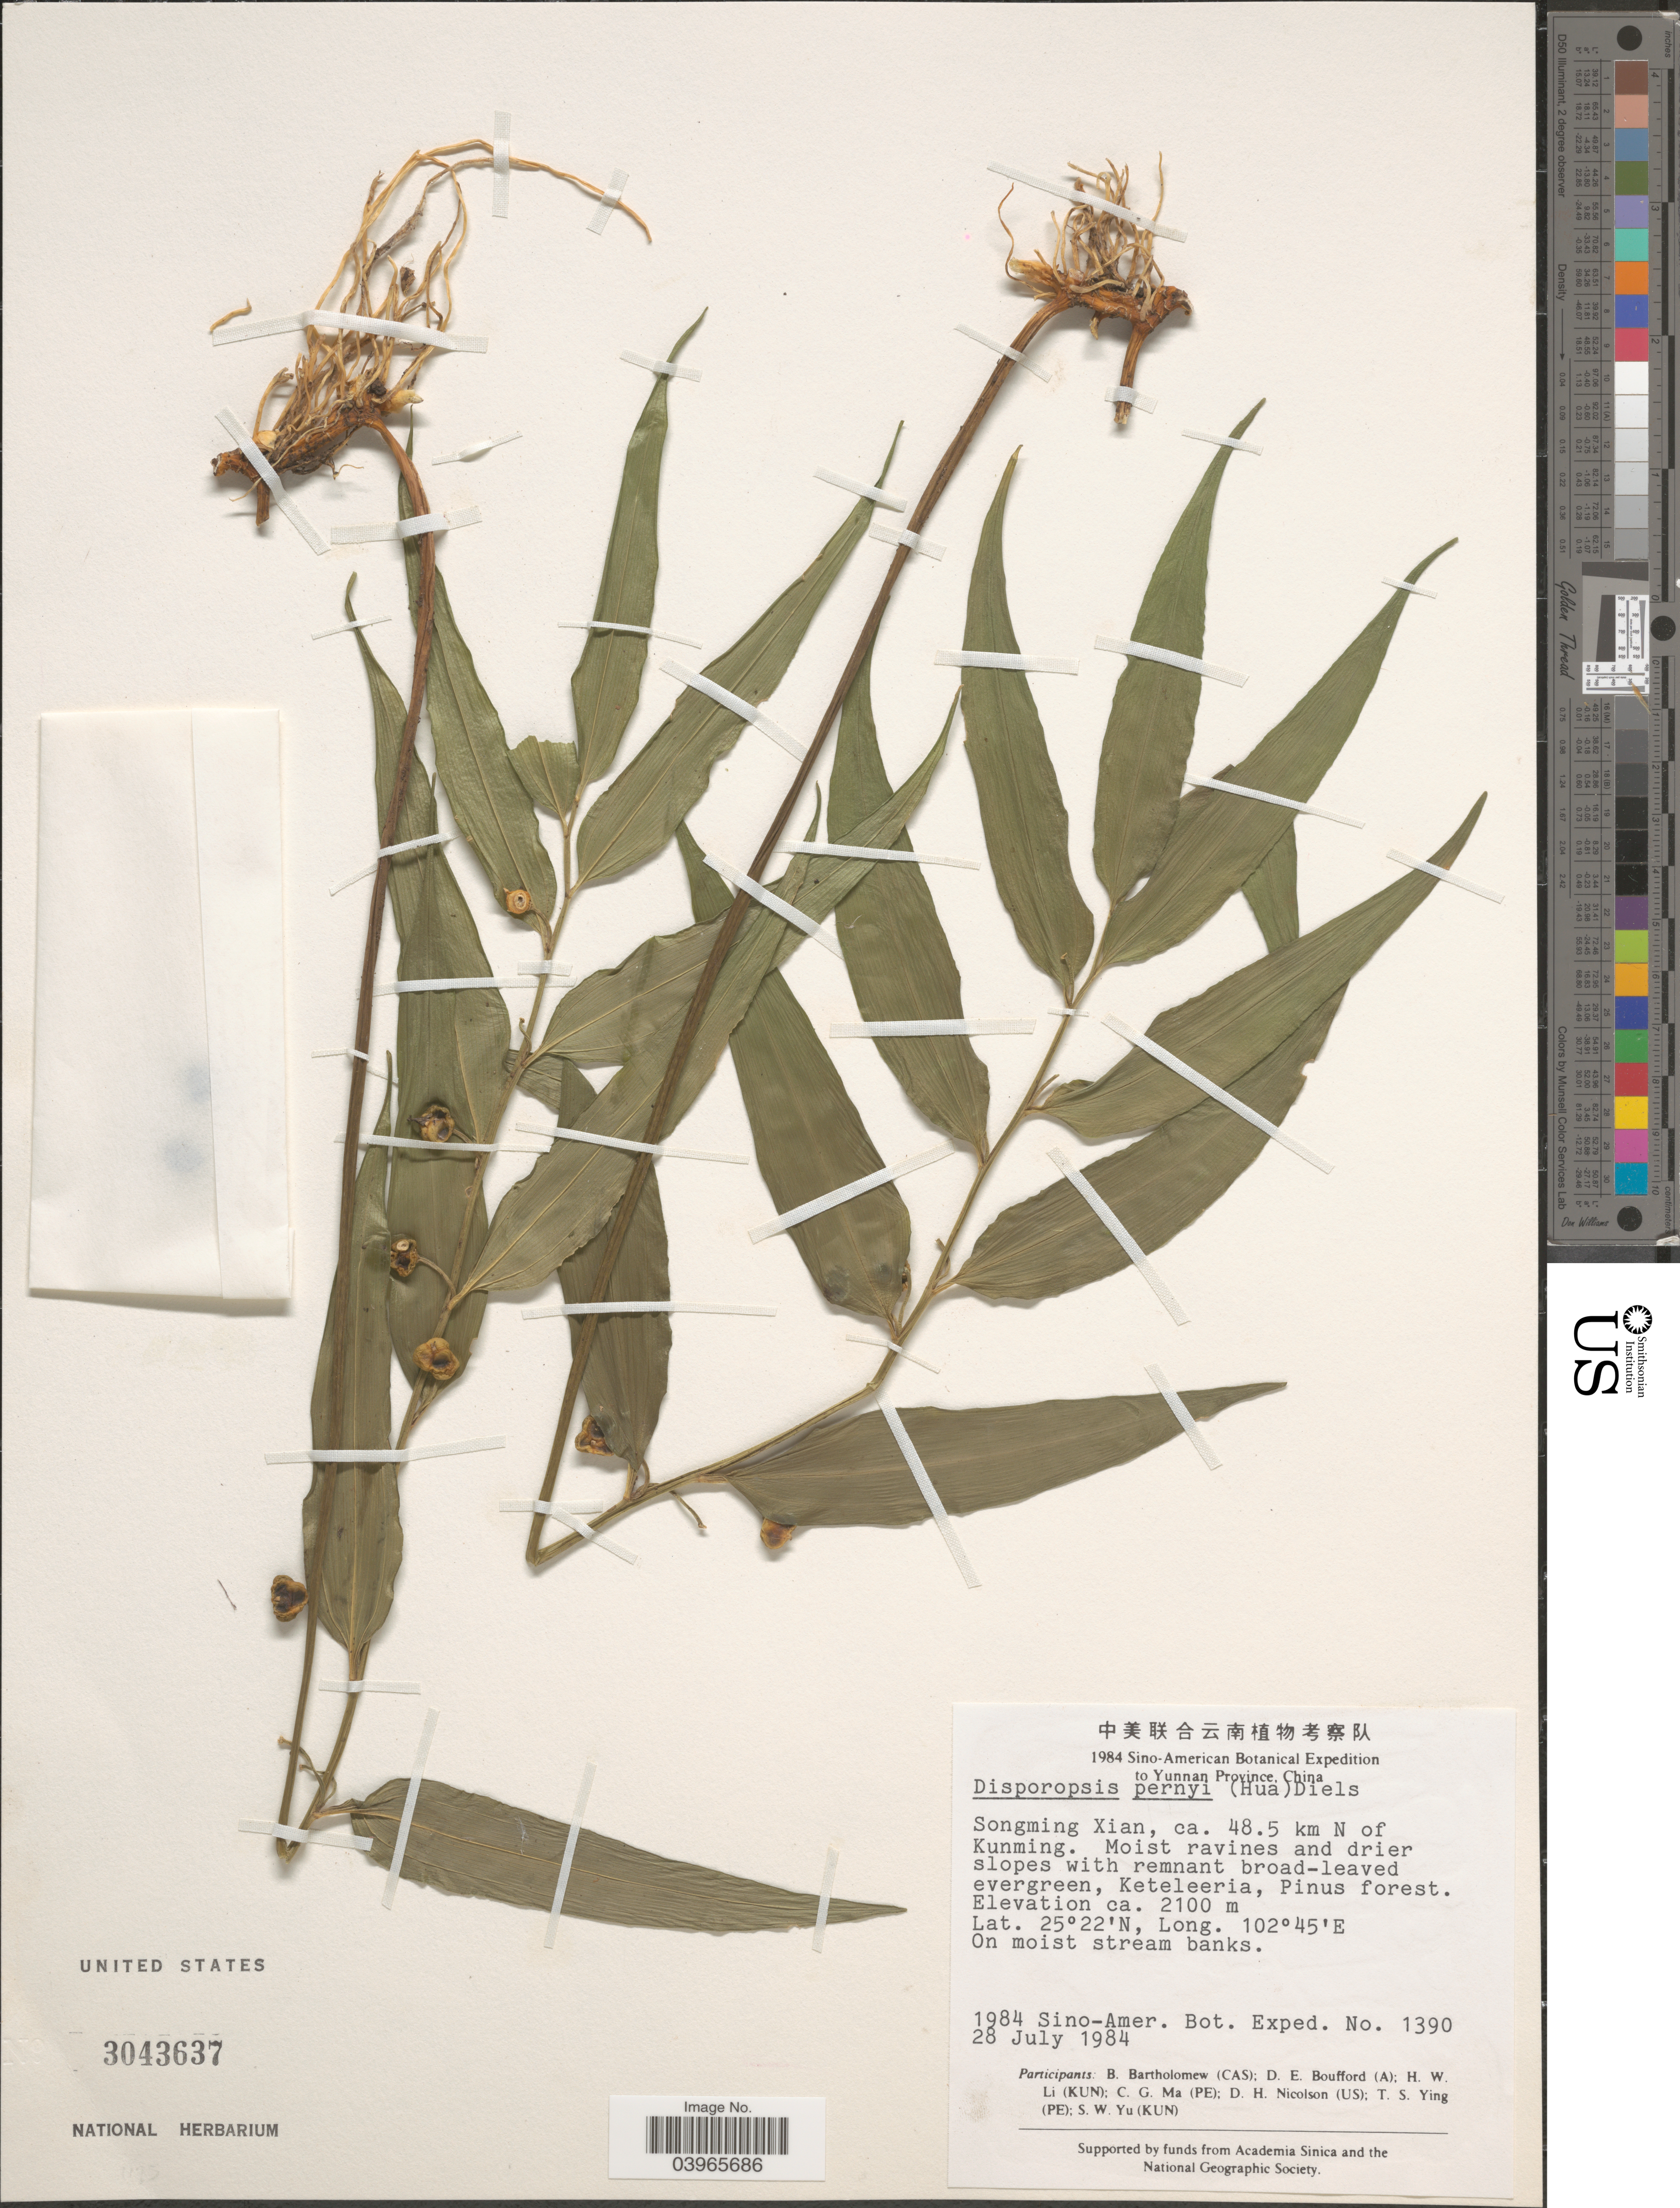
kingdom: Plantae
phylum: Tracheophyta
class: Liliopsida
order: Asparagales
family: Asparagaceae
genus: Disporopsis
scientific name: Disporopsis pernyi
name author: (Hua) Diels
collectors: Sino-Amer. Bot. Exped. 1984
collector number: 1390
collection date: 1984-07-28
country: China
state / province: Yunnan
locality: Songming Xian, ca. 48.5 km N of Kunming.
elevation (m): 2100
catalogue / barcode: US 3043637